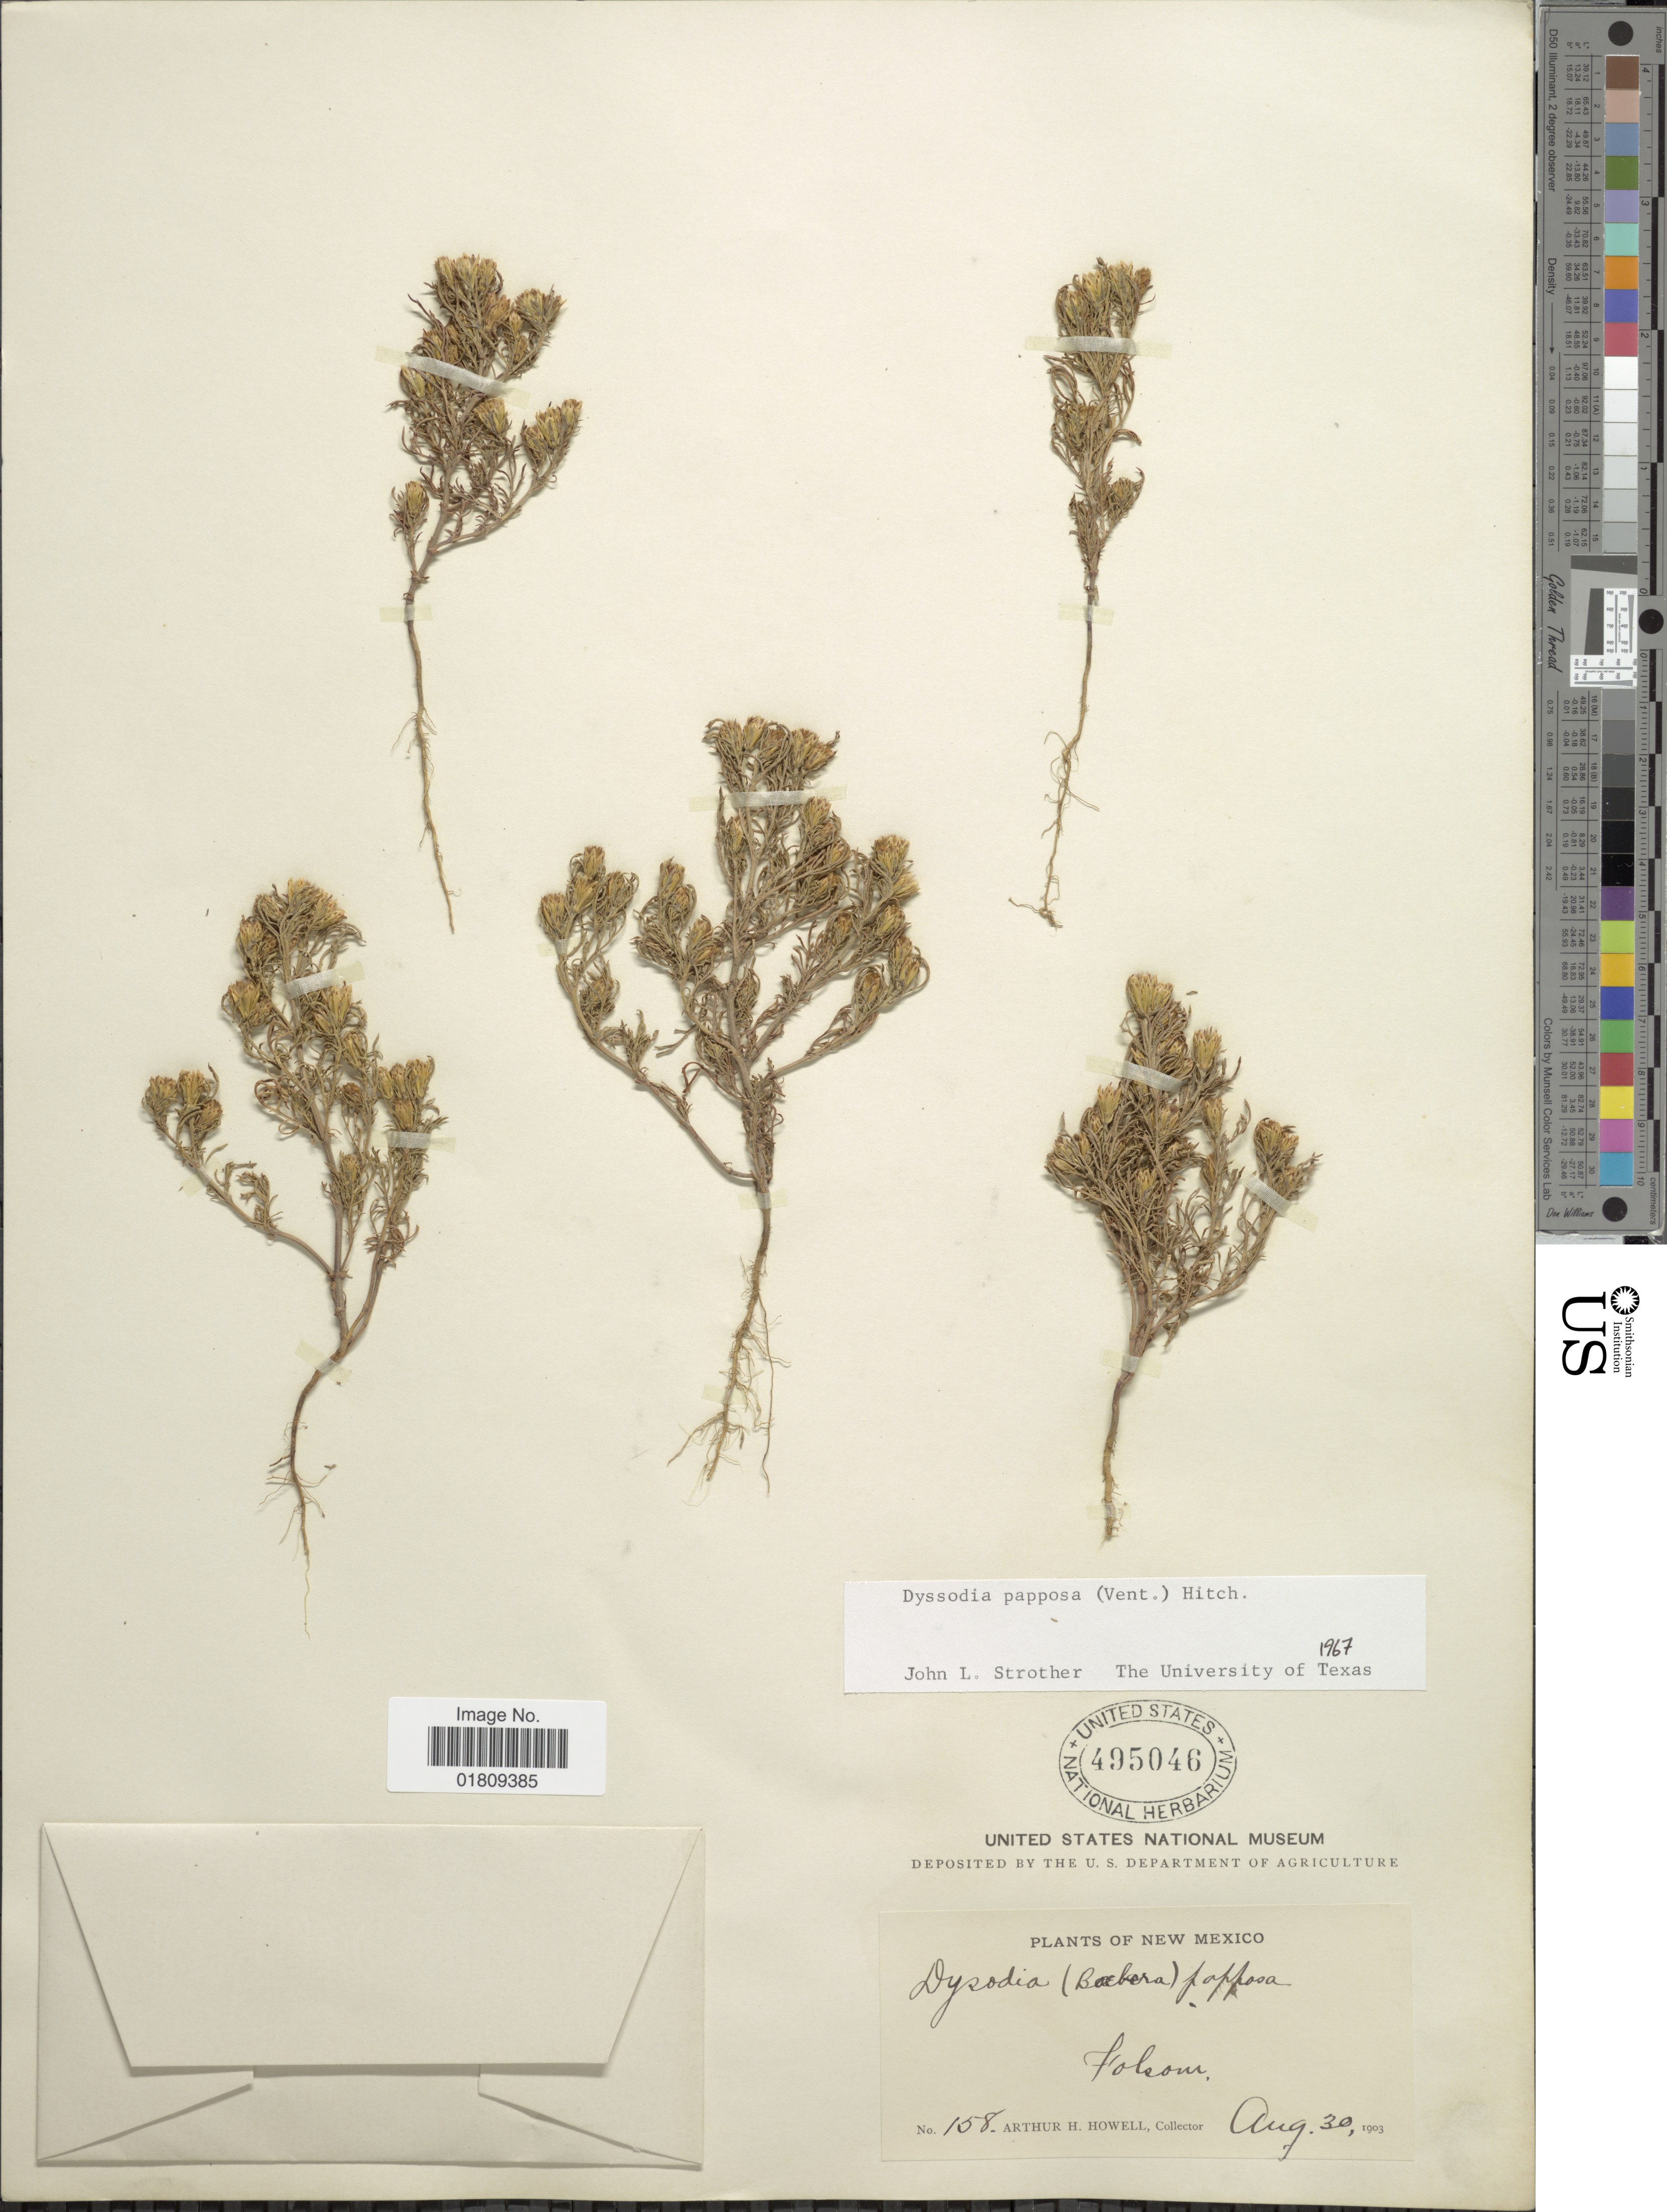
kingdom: Plantae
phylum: Tracheophyta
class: Magnoliopsida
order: Asterales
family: Asteraceae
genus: Dyssodia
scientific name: Dyssodia papposa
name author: (Vent.) Hitchc.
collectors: A. H. Howell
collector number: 158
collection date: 1903-08-30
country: United States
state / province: New Mexico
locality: Folson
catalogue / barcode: US 495046